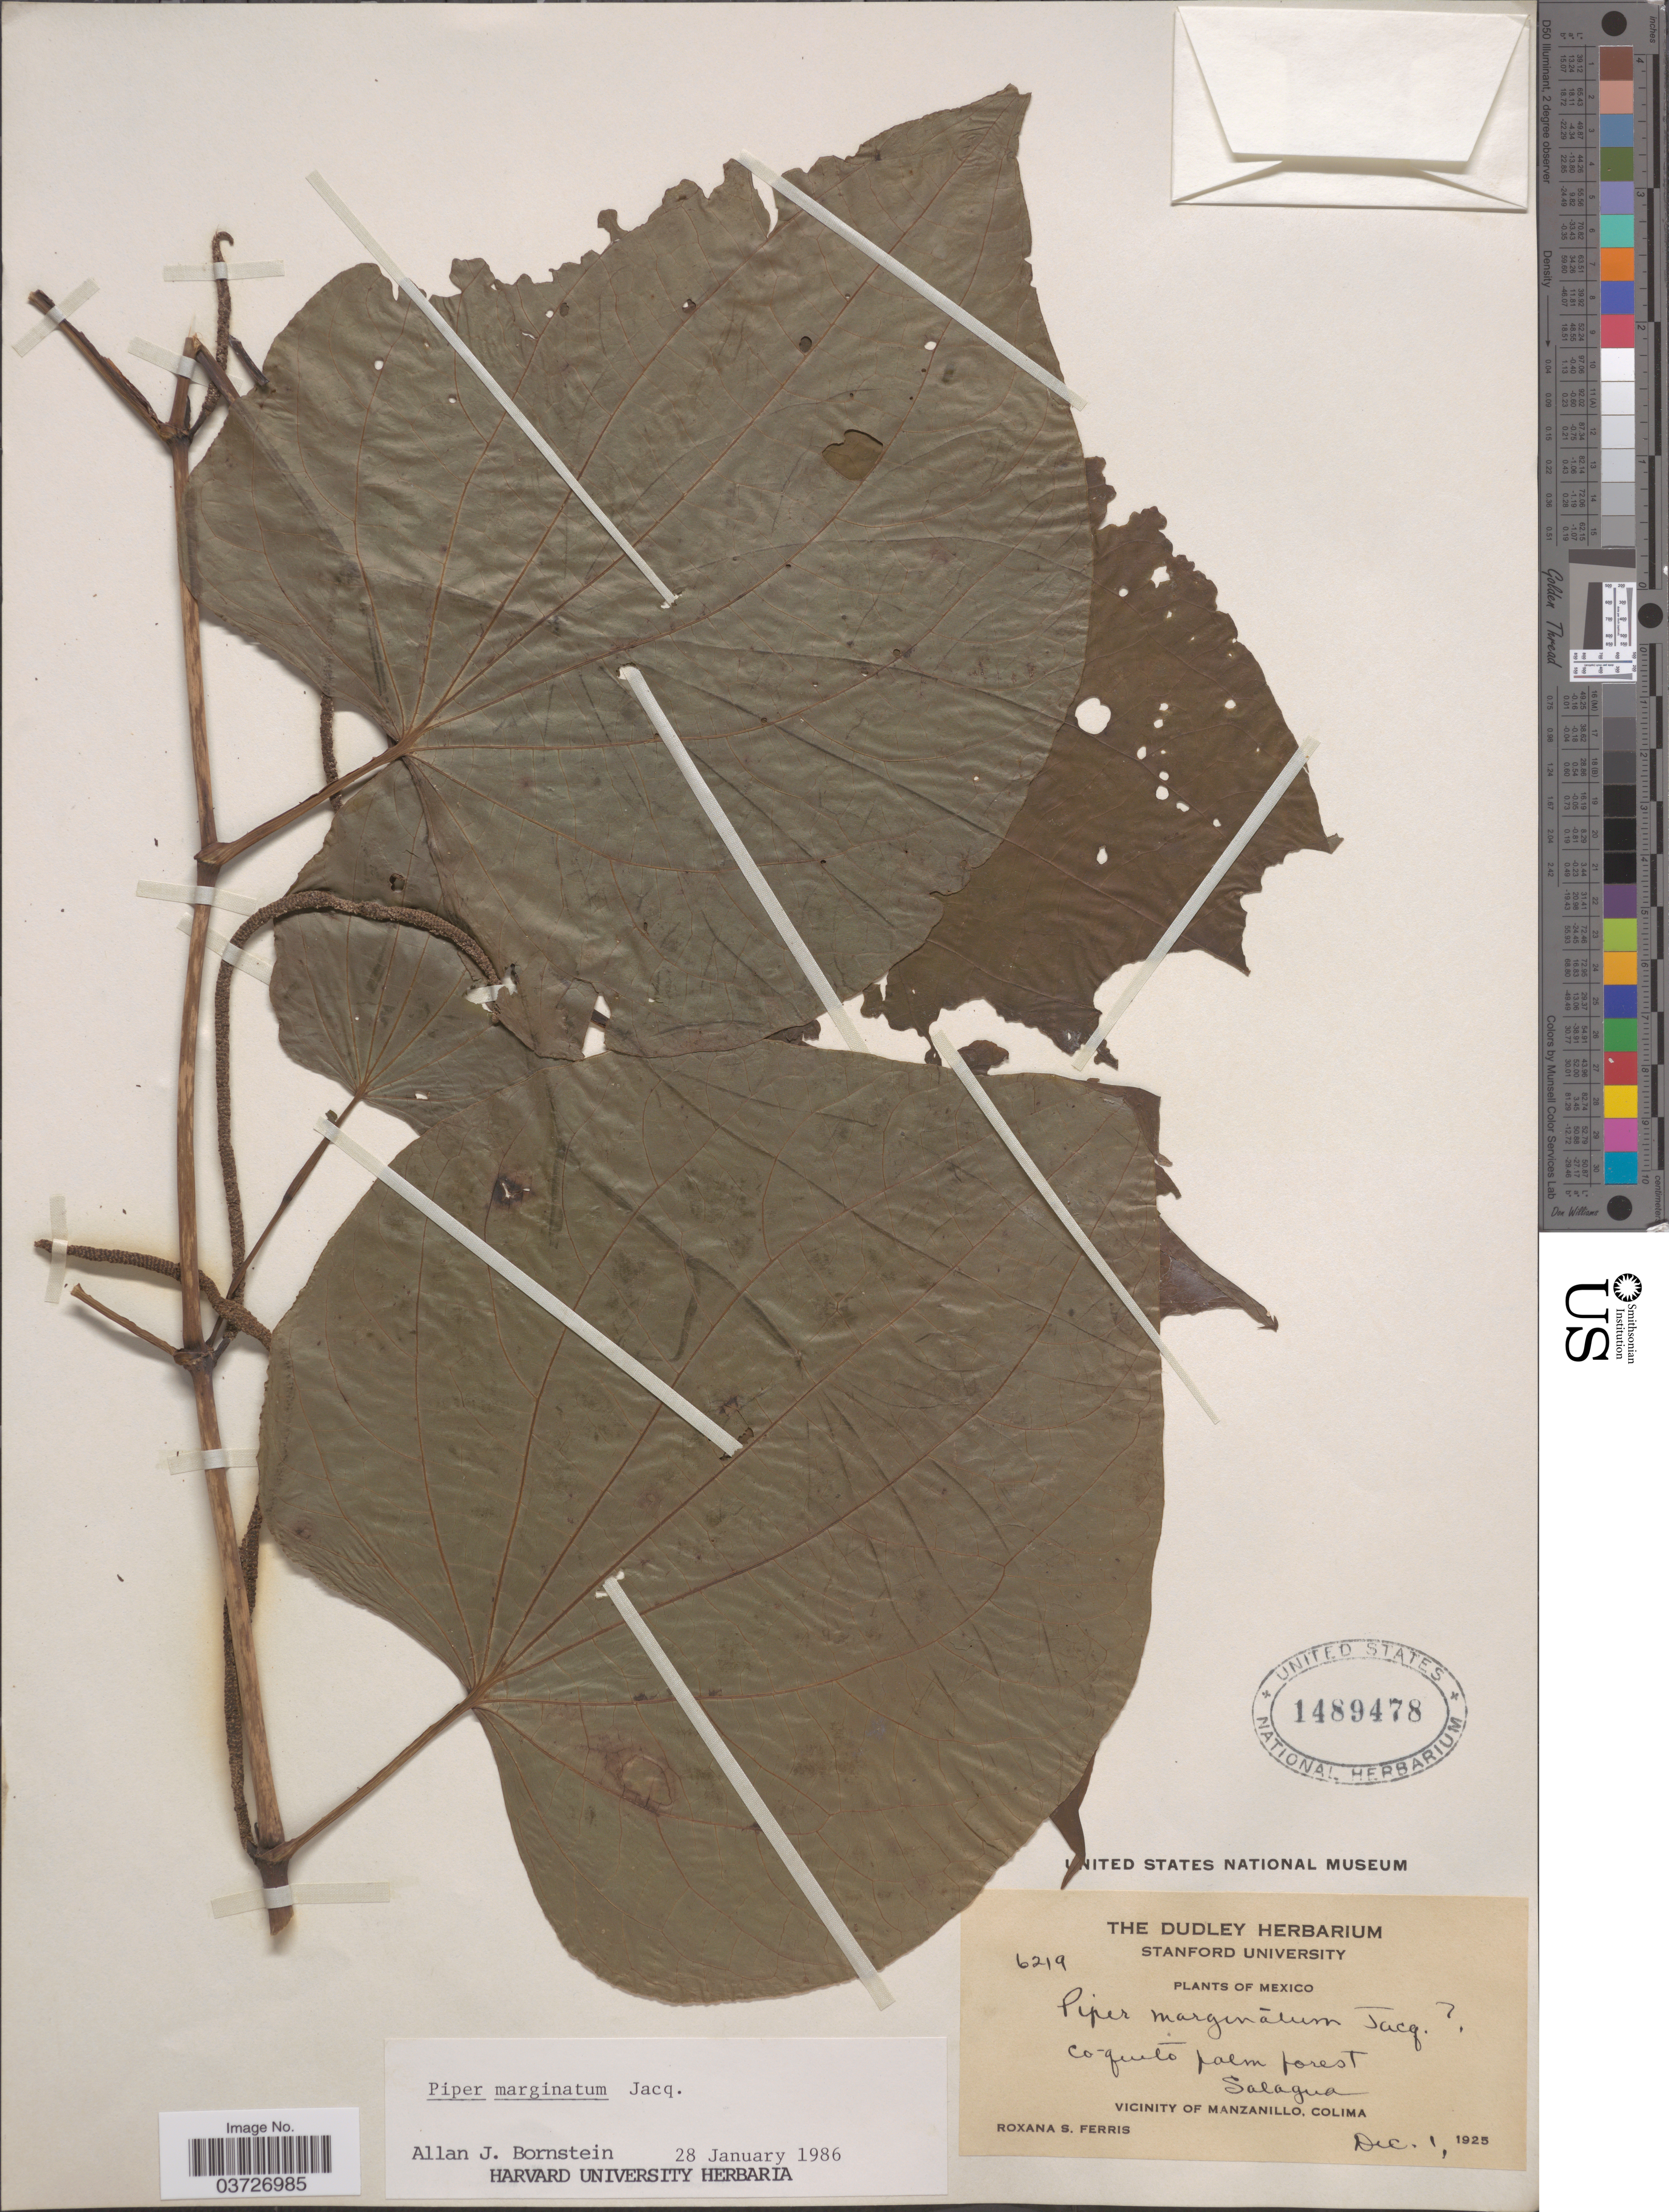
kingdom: Plantae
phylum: Tracheophyta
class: Magnoliopsida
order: Piperales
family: Piperaceae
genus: Piper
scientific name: Piper marginatum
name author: Jacq.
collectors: R. S. Ferris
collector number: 6219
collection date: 1925-12-01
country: Mexico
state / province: Colima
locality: Co-quito palm forest. Salagua. Vicinity of Manzanillo.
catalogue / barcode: US 1489478